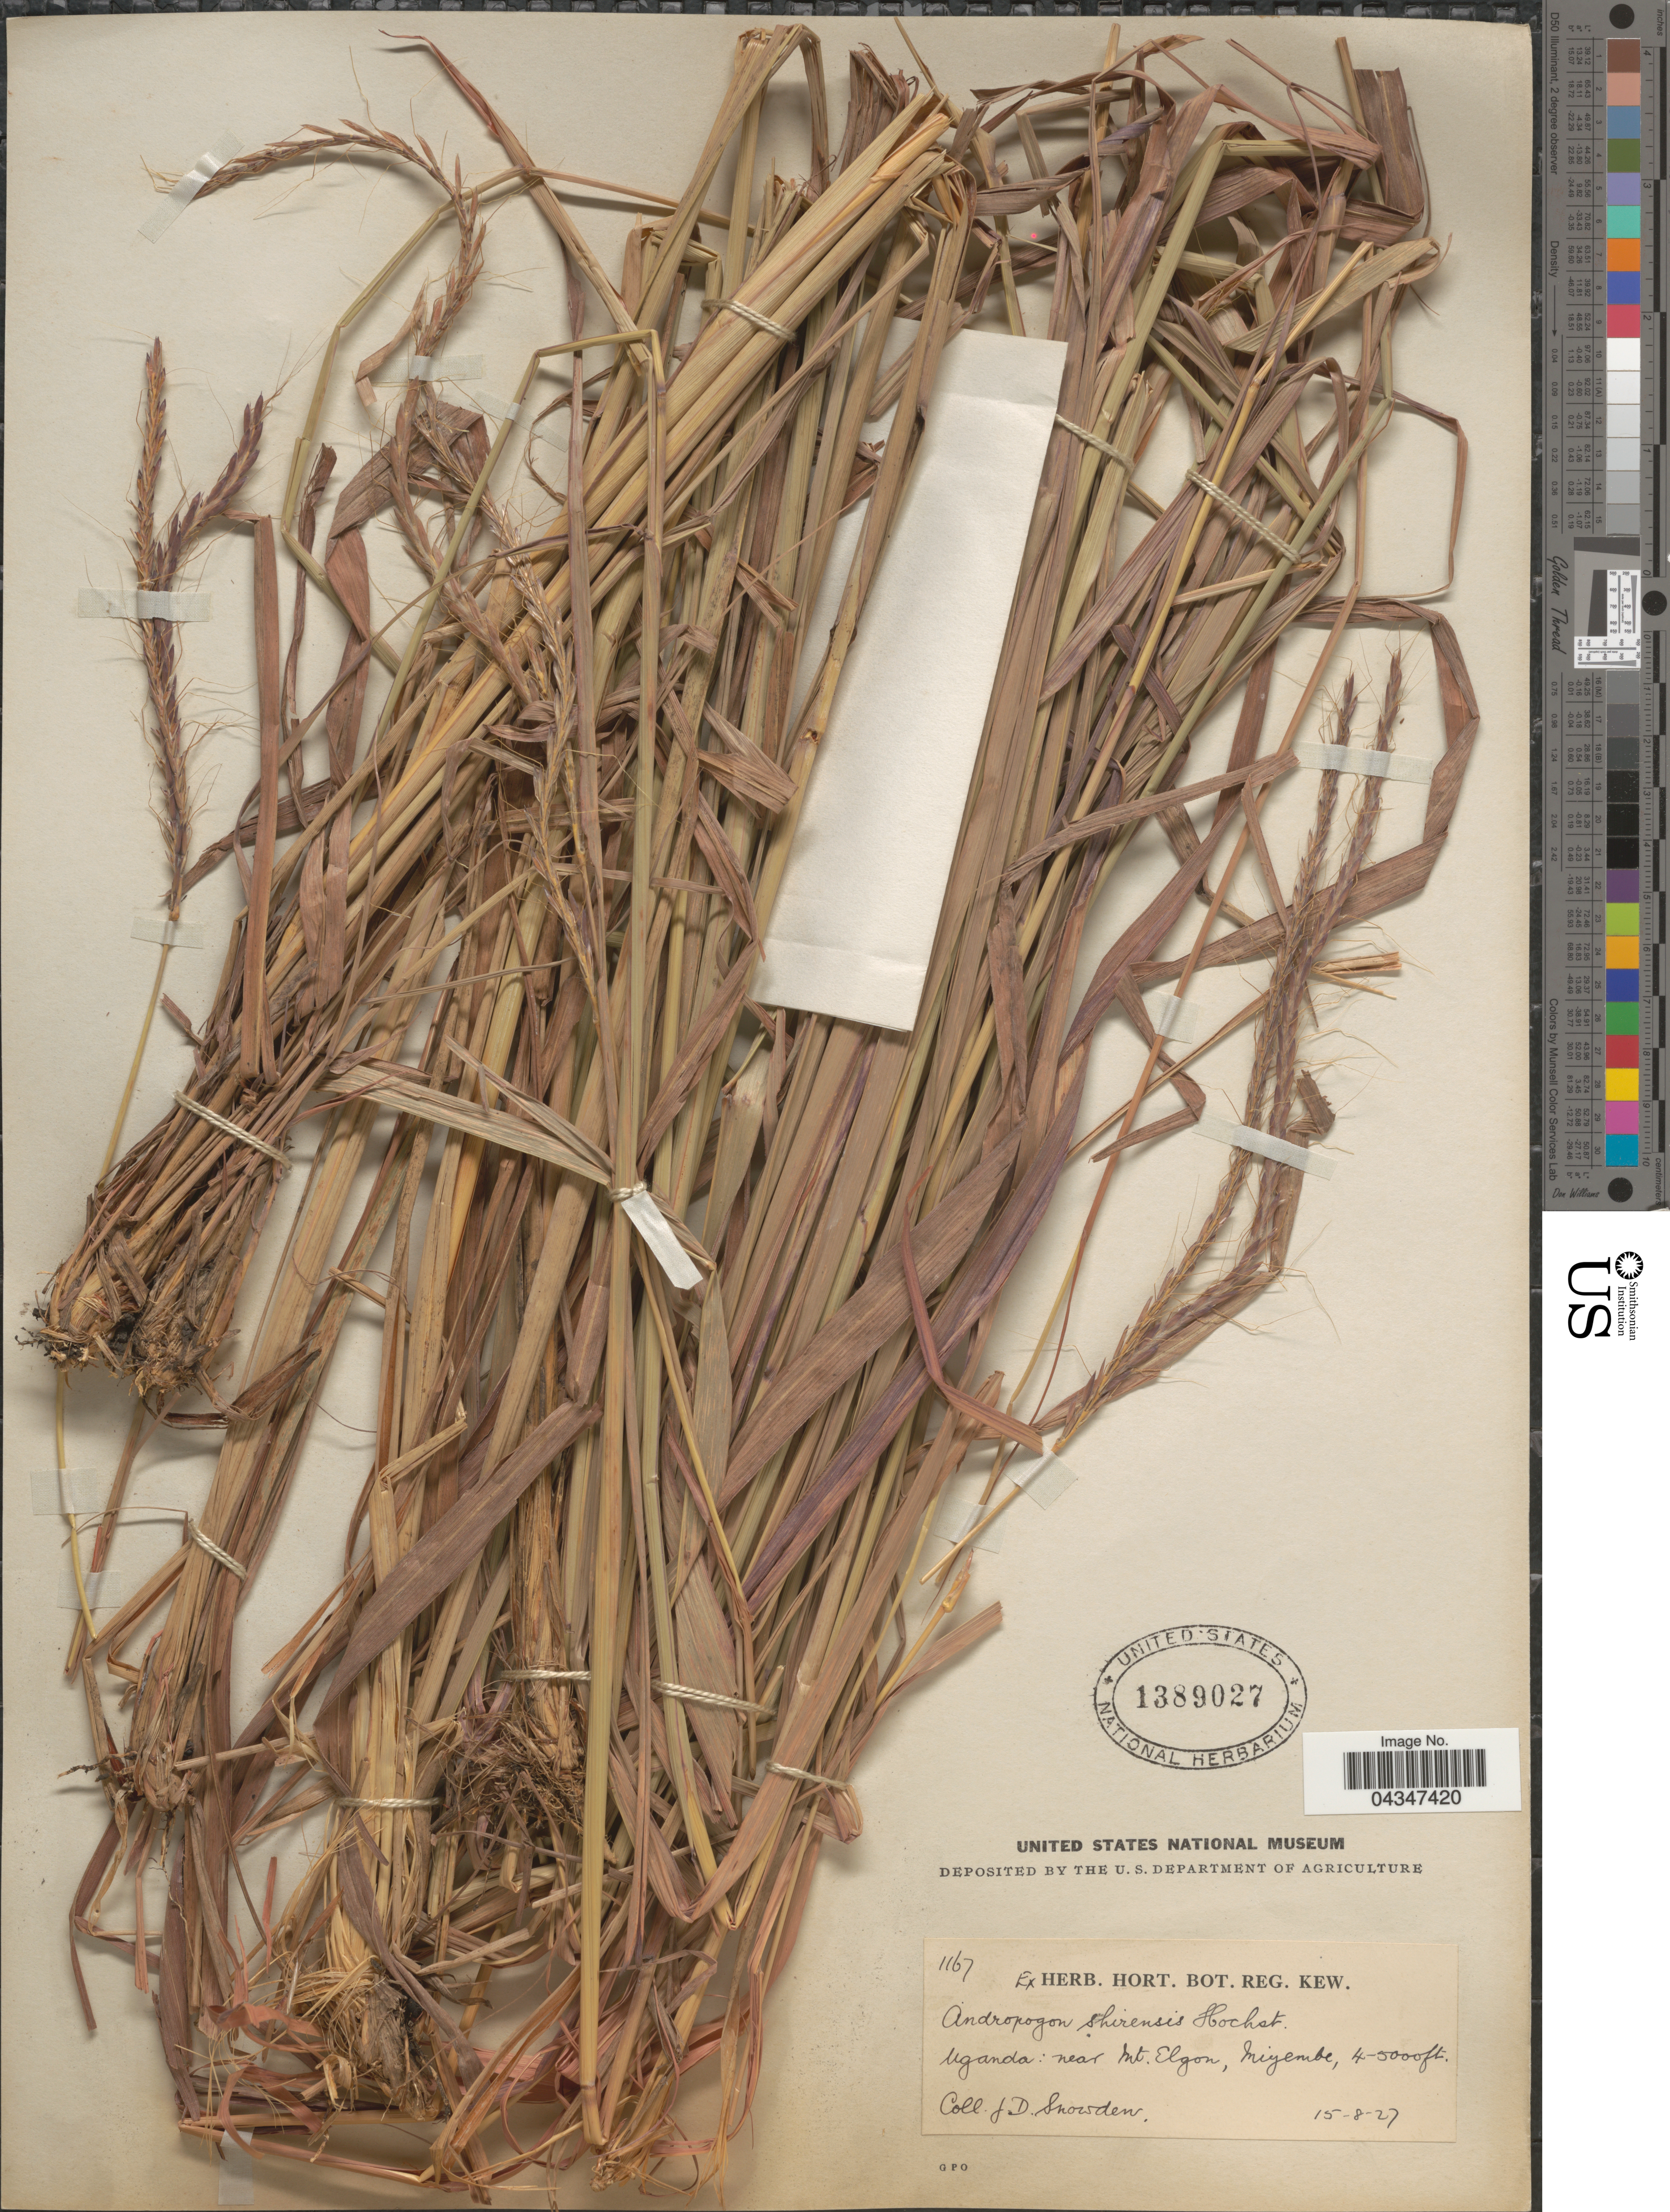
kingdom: Plantae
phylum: Tracheophyta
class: Liliopsida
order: Poales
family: Poaceae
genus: Andropogon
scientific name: Andropogon schirensis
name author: Hochst. ex A. Rich.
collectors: J. Snowden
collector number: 1167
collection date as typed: Transcribed d/m/y: 15/8/27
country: Uganda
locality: Near Mt. Elgon, Miyembe.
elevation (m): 1219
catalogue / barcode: US 1389027